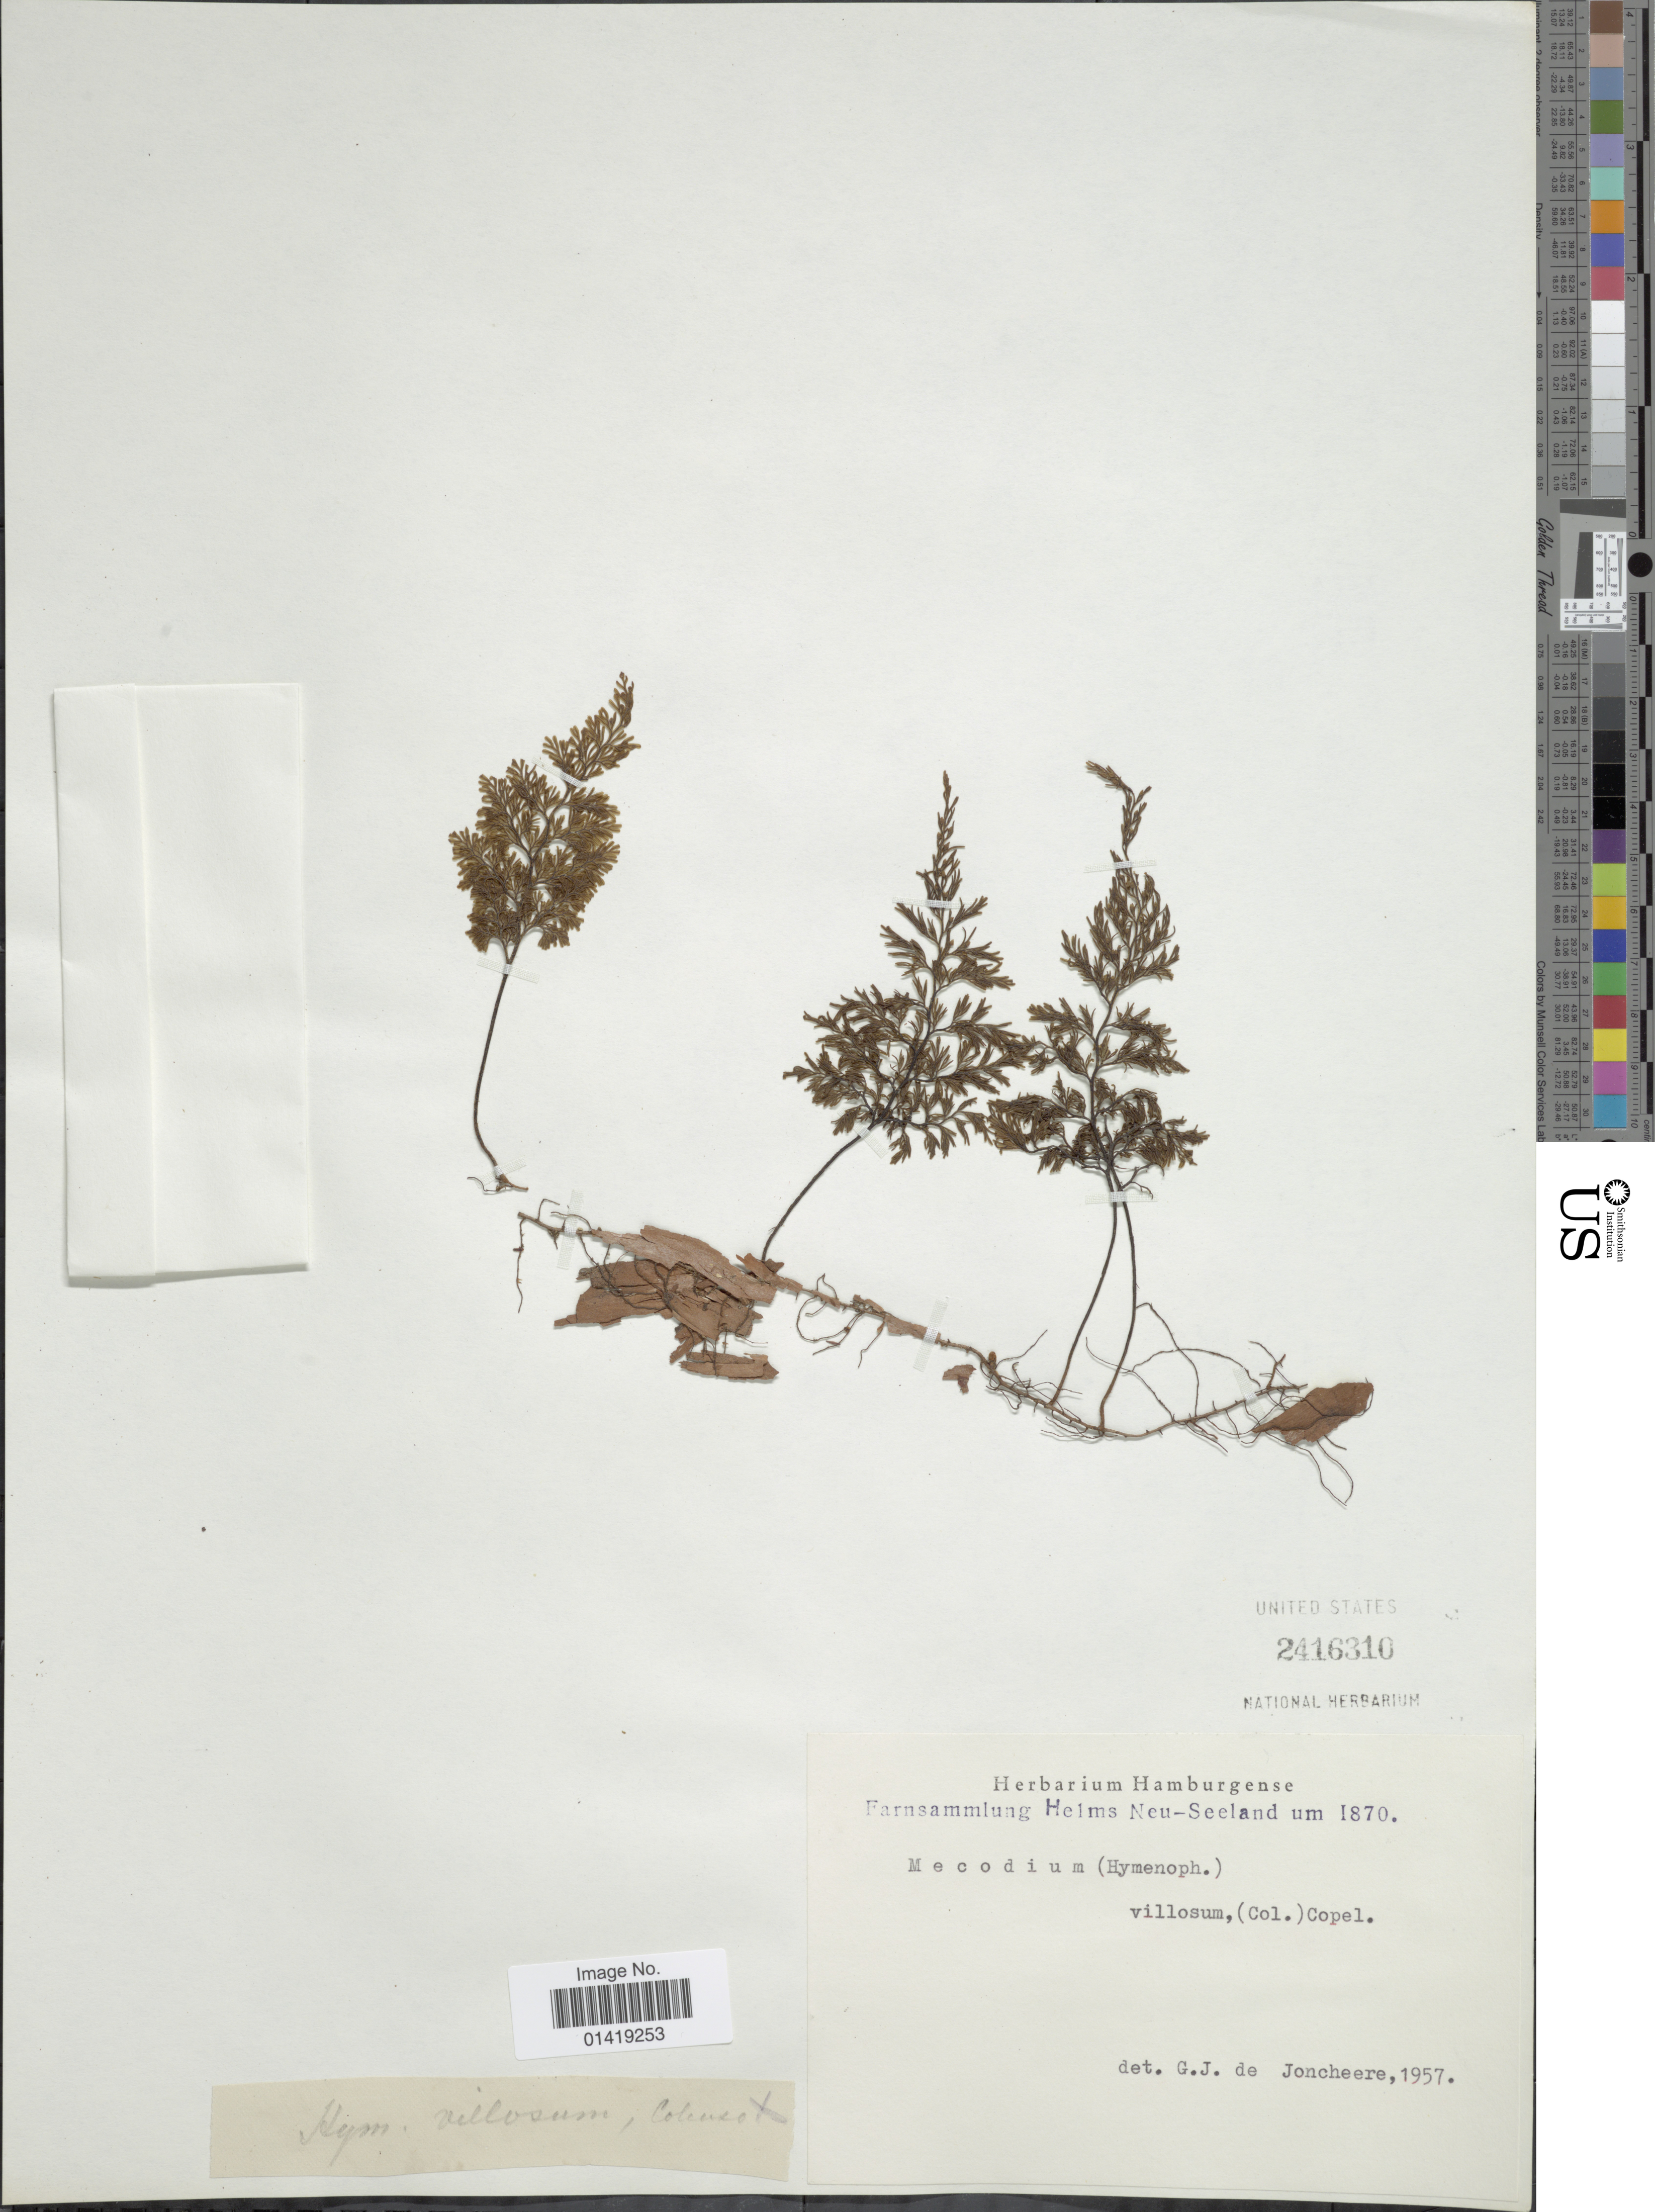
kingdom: Plantae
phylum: Tracheophyta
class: Polypodiopsida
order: Hymenophyllales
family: Hymenophyllaceae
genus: Hymenophyllum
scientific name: Hymenophyllum villosum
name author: Colenso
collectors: F. Helms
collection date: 1870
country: New Zealand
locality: Neu Seeland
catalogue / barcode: US 2416310